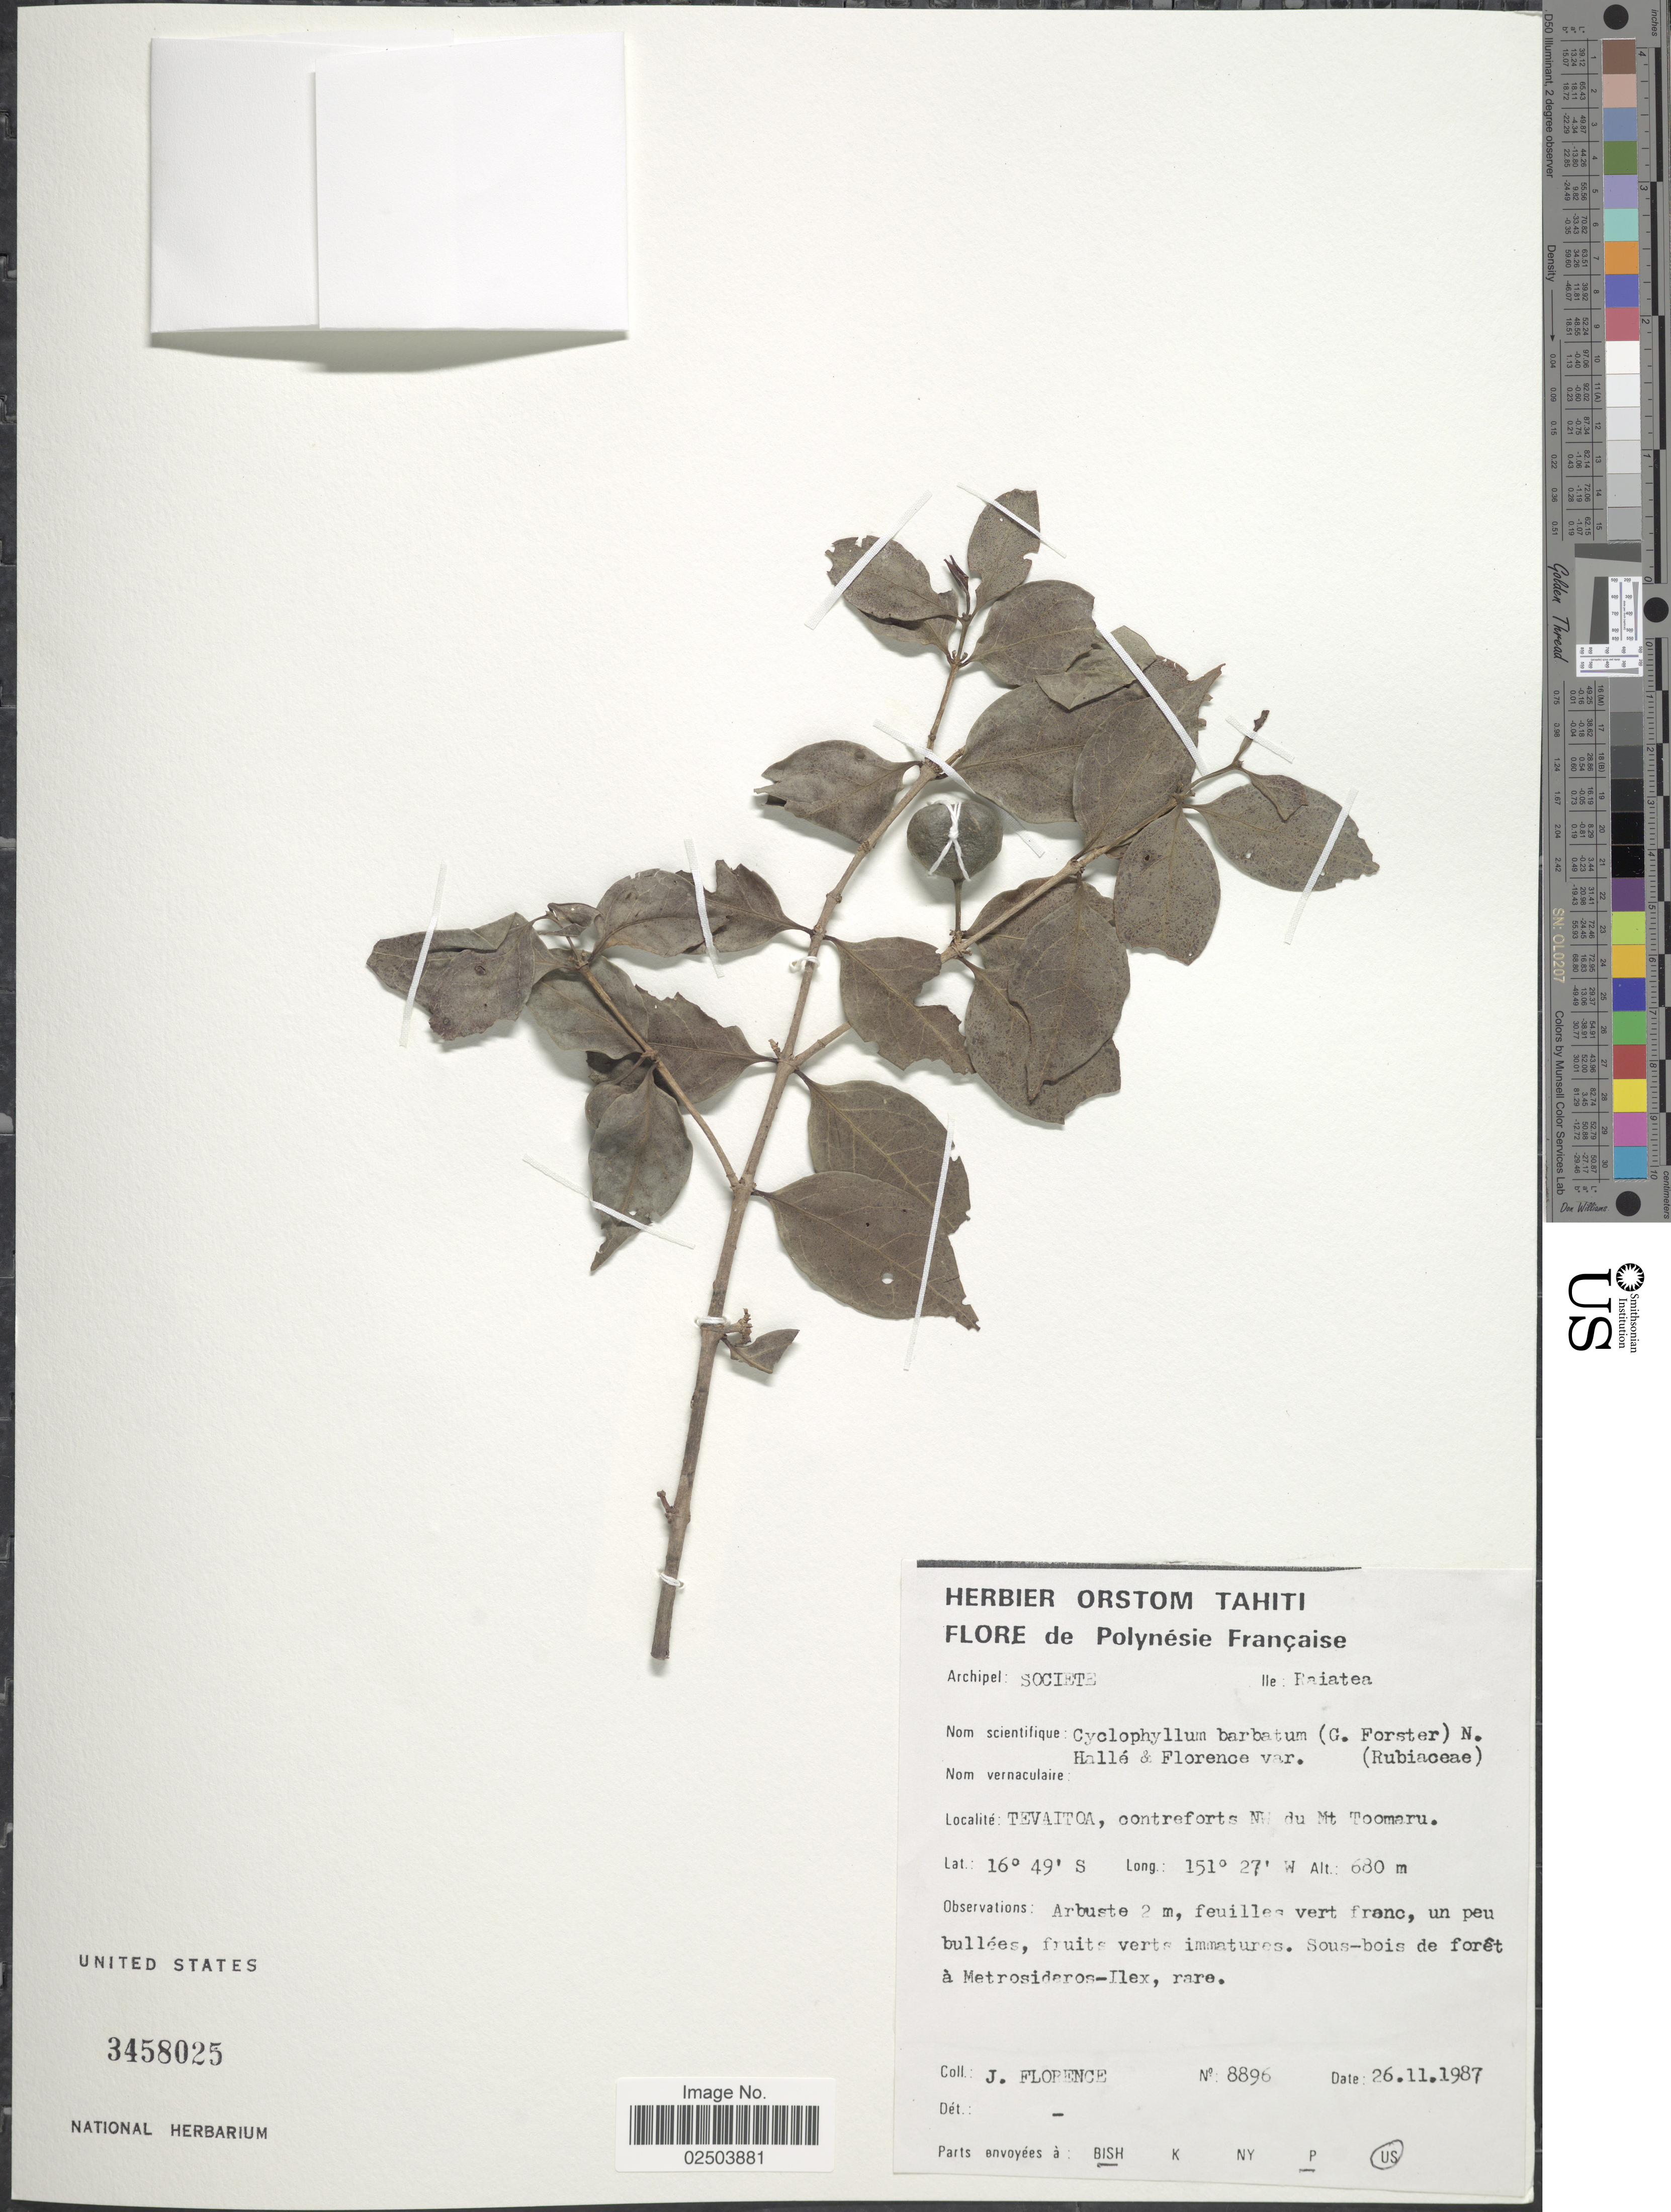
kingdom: Plantae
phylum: Tracheophyta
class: Magnoliopsida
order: Gentianales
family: Rubiaceae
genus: Cyclophyllum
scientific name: Cyclophyllum barbatum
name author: (G. Forst.) N. Hallé & J. Florence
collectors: J. Florence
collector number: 8896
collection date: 1987-11-26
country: French Polynesia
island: Raiatea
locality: Archipel: Societe, Ile: Raiatea. Tevaitoa, contreforts NW du Mt Toomaru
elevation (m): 680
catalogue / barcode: US 3458025